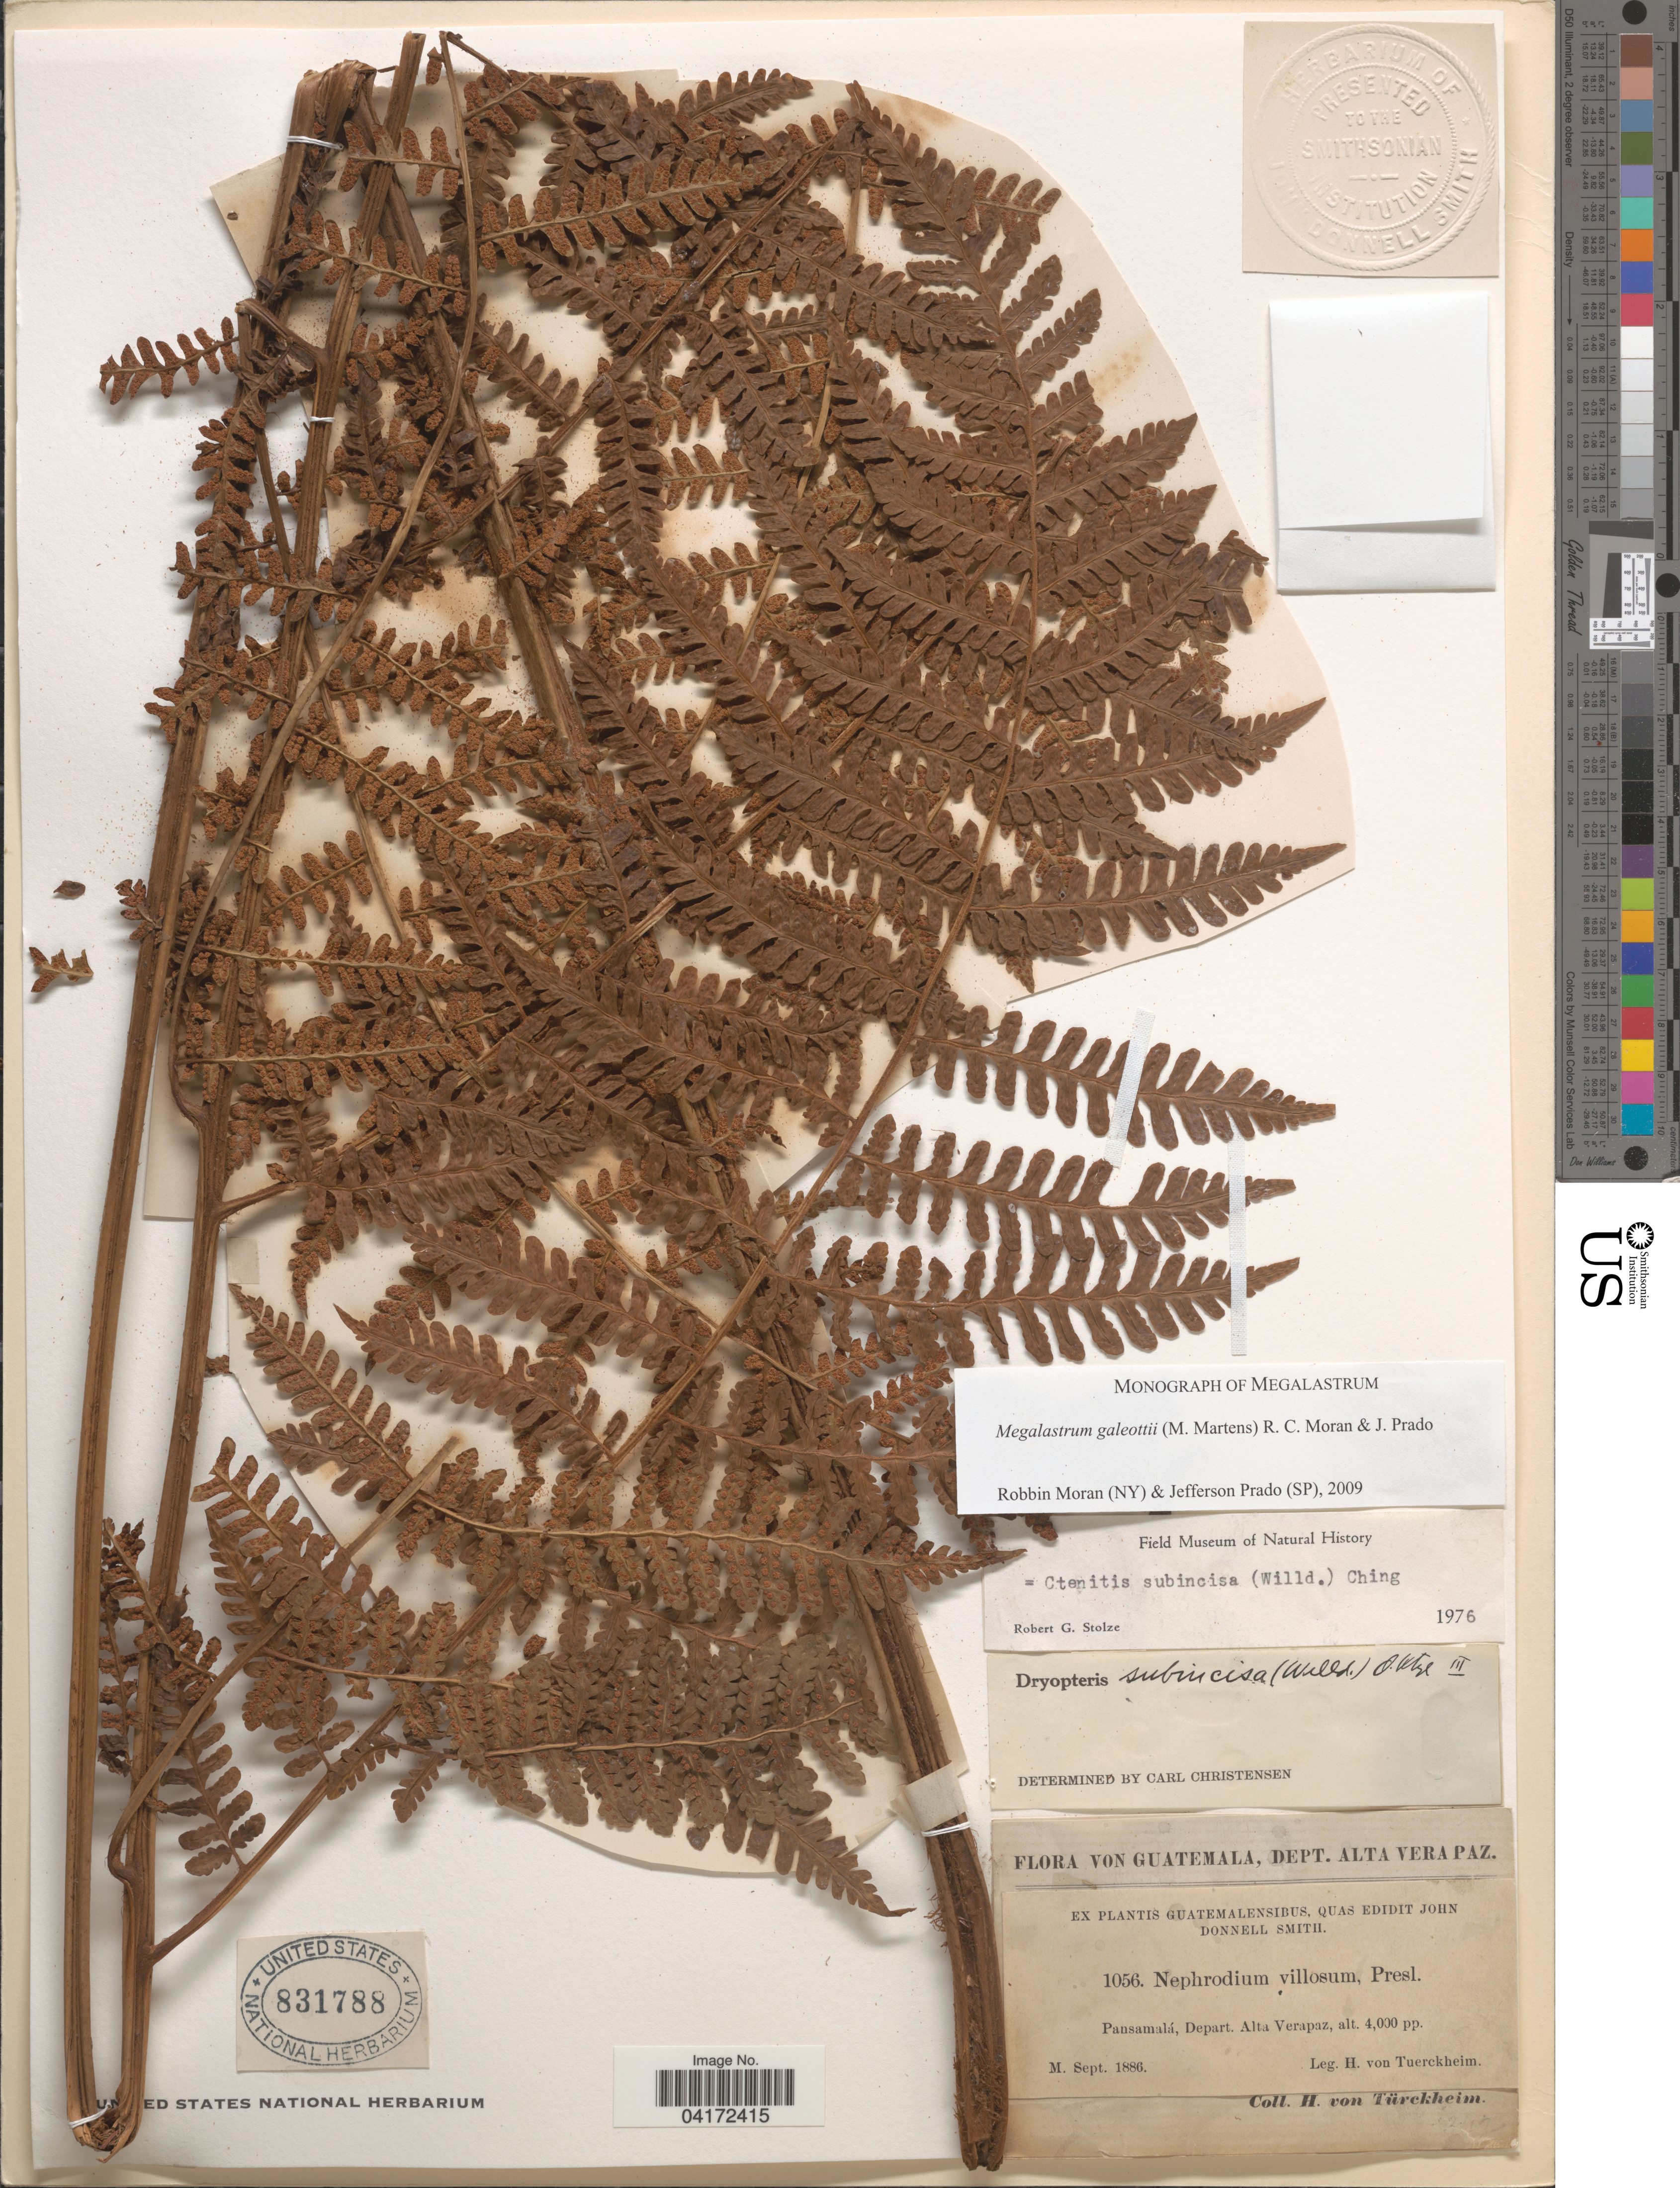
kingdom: Plantae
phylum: Tracheophyta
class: Polypodiopsida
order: Polypodiales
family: Dryopteridaceae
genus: Megalastrum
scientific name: Megalastrum galeottii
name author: (M. Martens) R.C. Moran & J. Prado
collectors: H. von Tuerckheim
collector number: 1056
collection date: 1886-09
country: Guatemala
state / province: Alta Verapaz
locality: Pansamalá, Depart. Alta Verapaz.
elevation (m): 1219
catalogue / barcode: US 831788